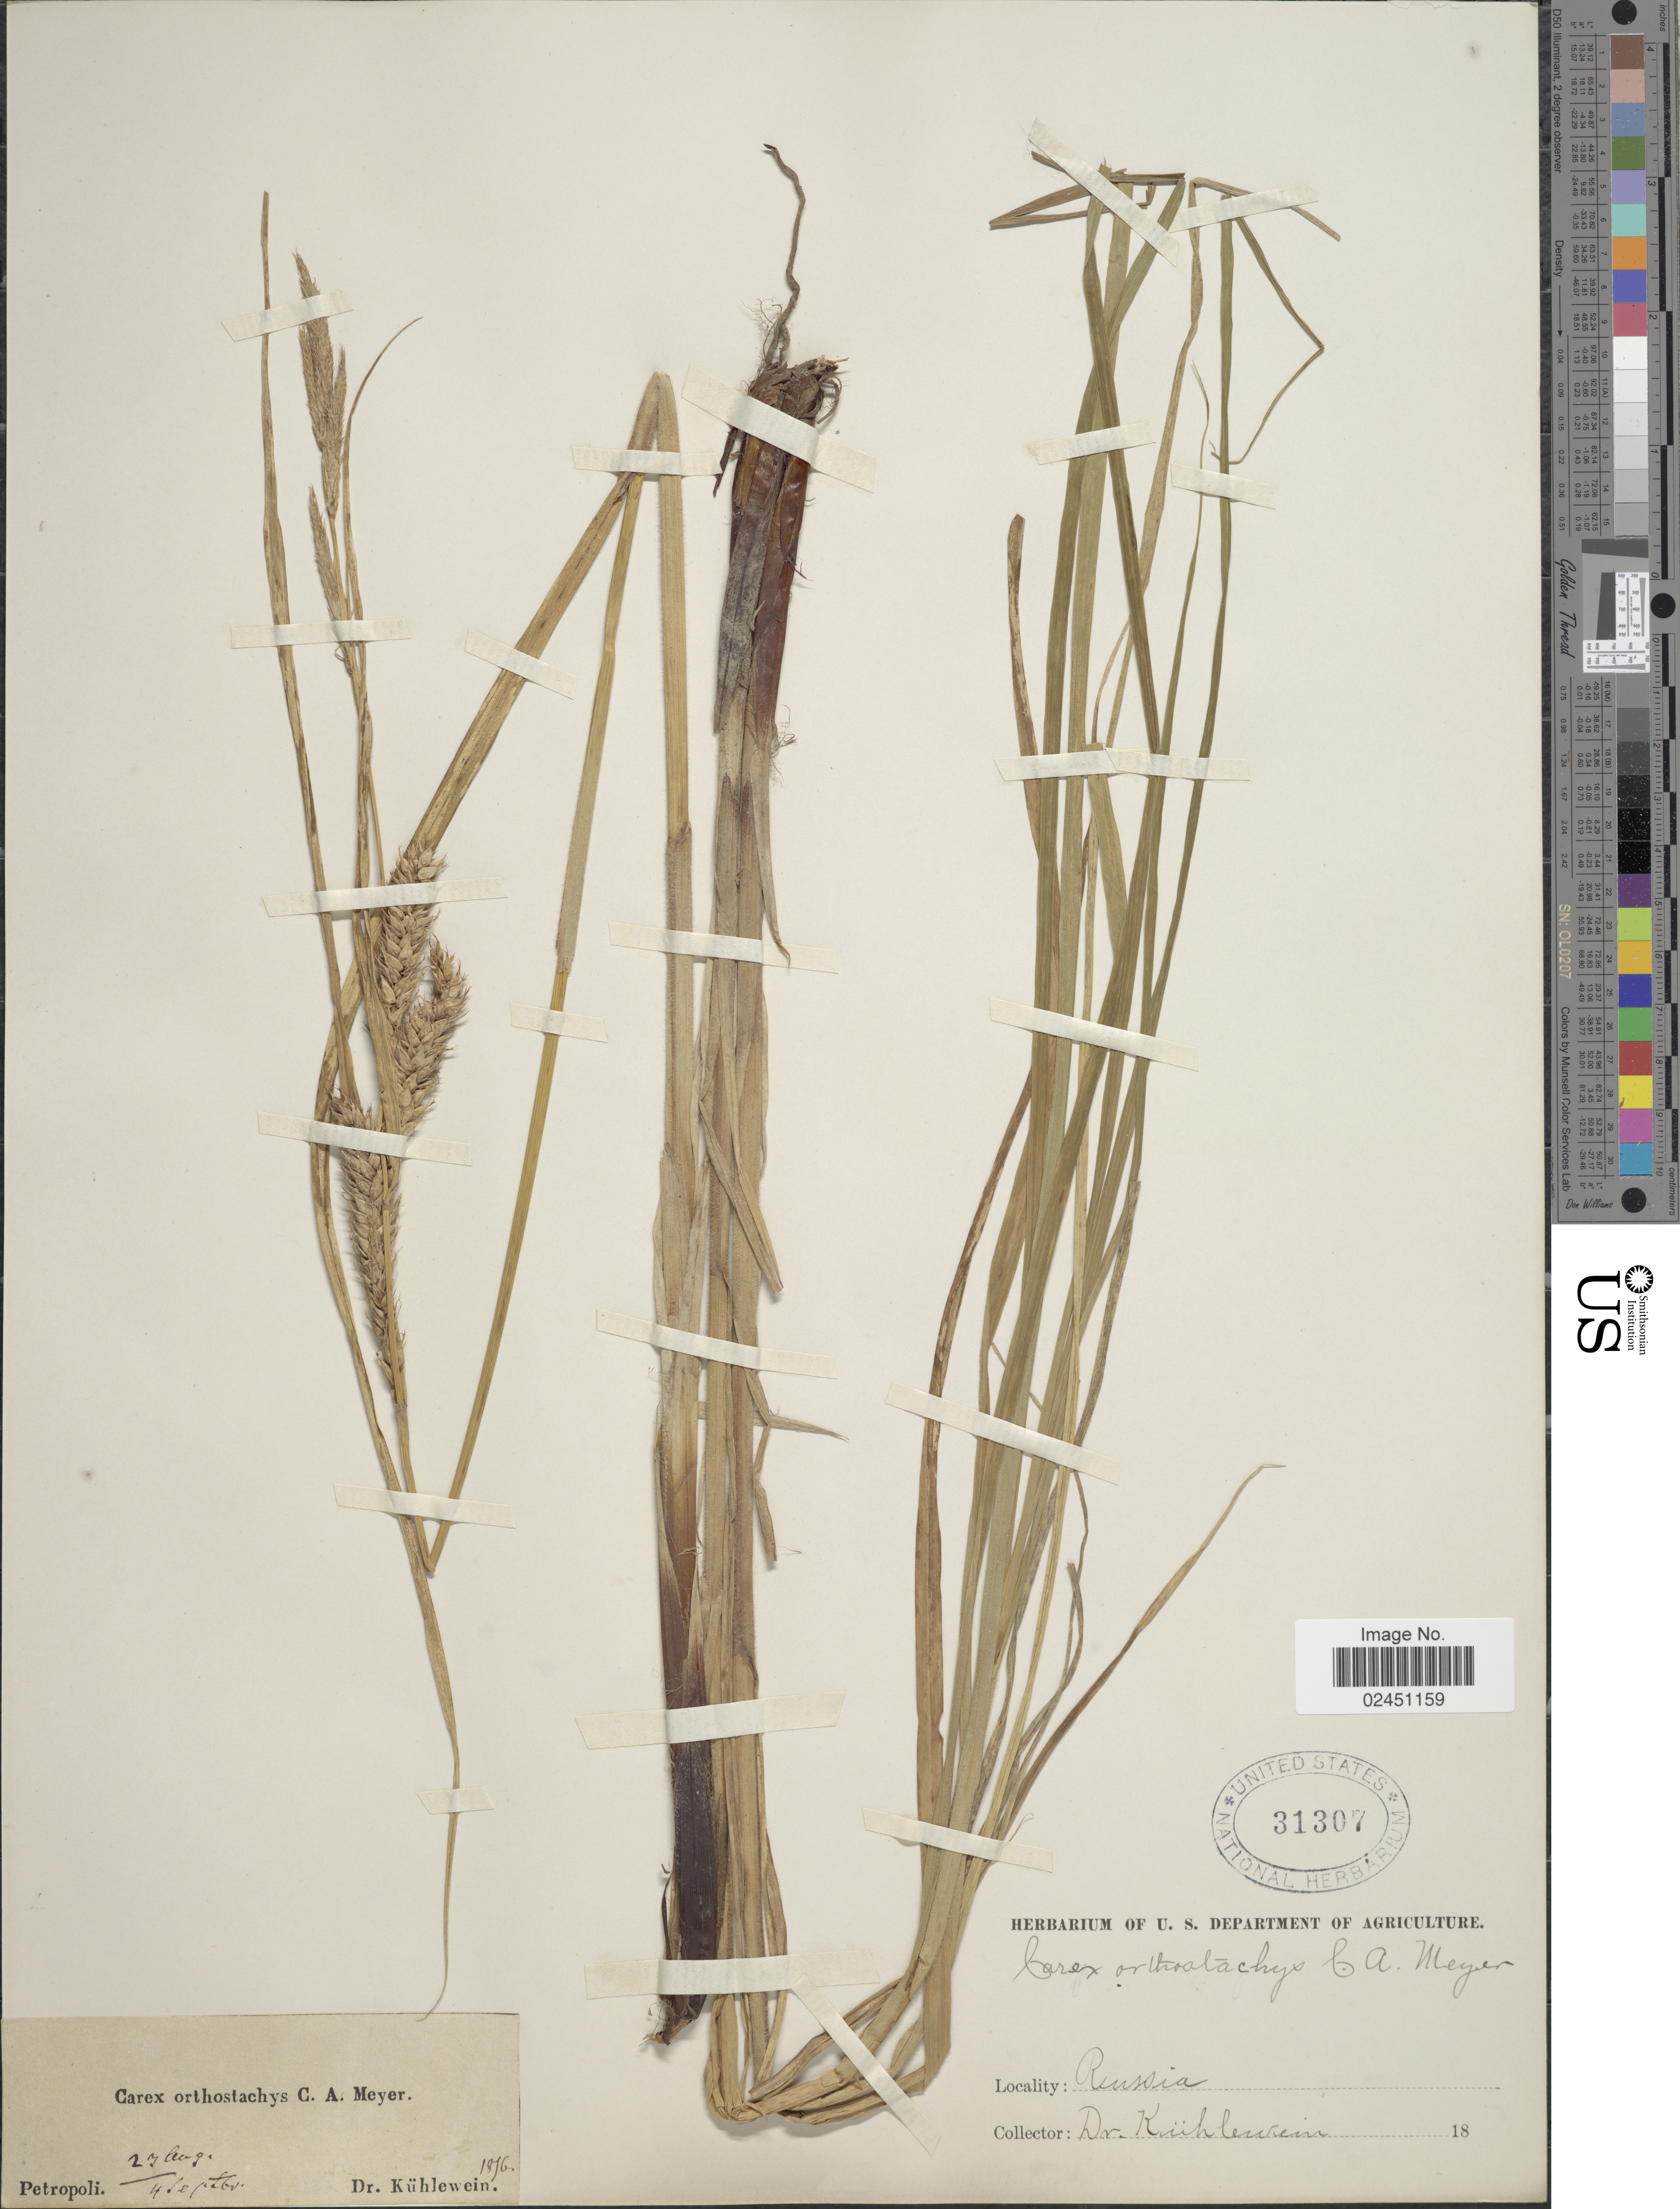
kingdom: Plantae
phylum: Tracheophyta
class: Liliopsida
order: Poales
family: Cyperaceae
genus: Carex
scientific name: Carex atherodes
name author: Spreng.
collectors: Kühlewein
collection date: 1876-08-23/1876-09-04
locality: Petropoli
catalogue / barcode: US 31307